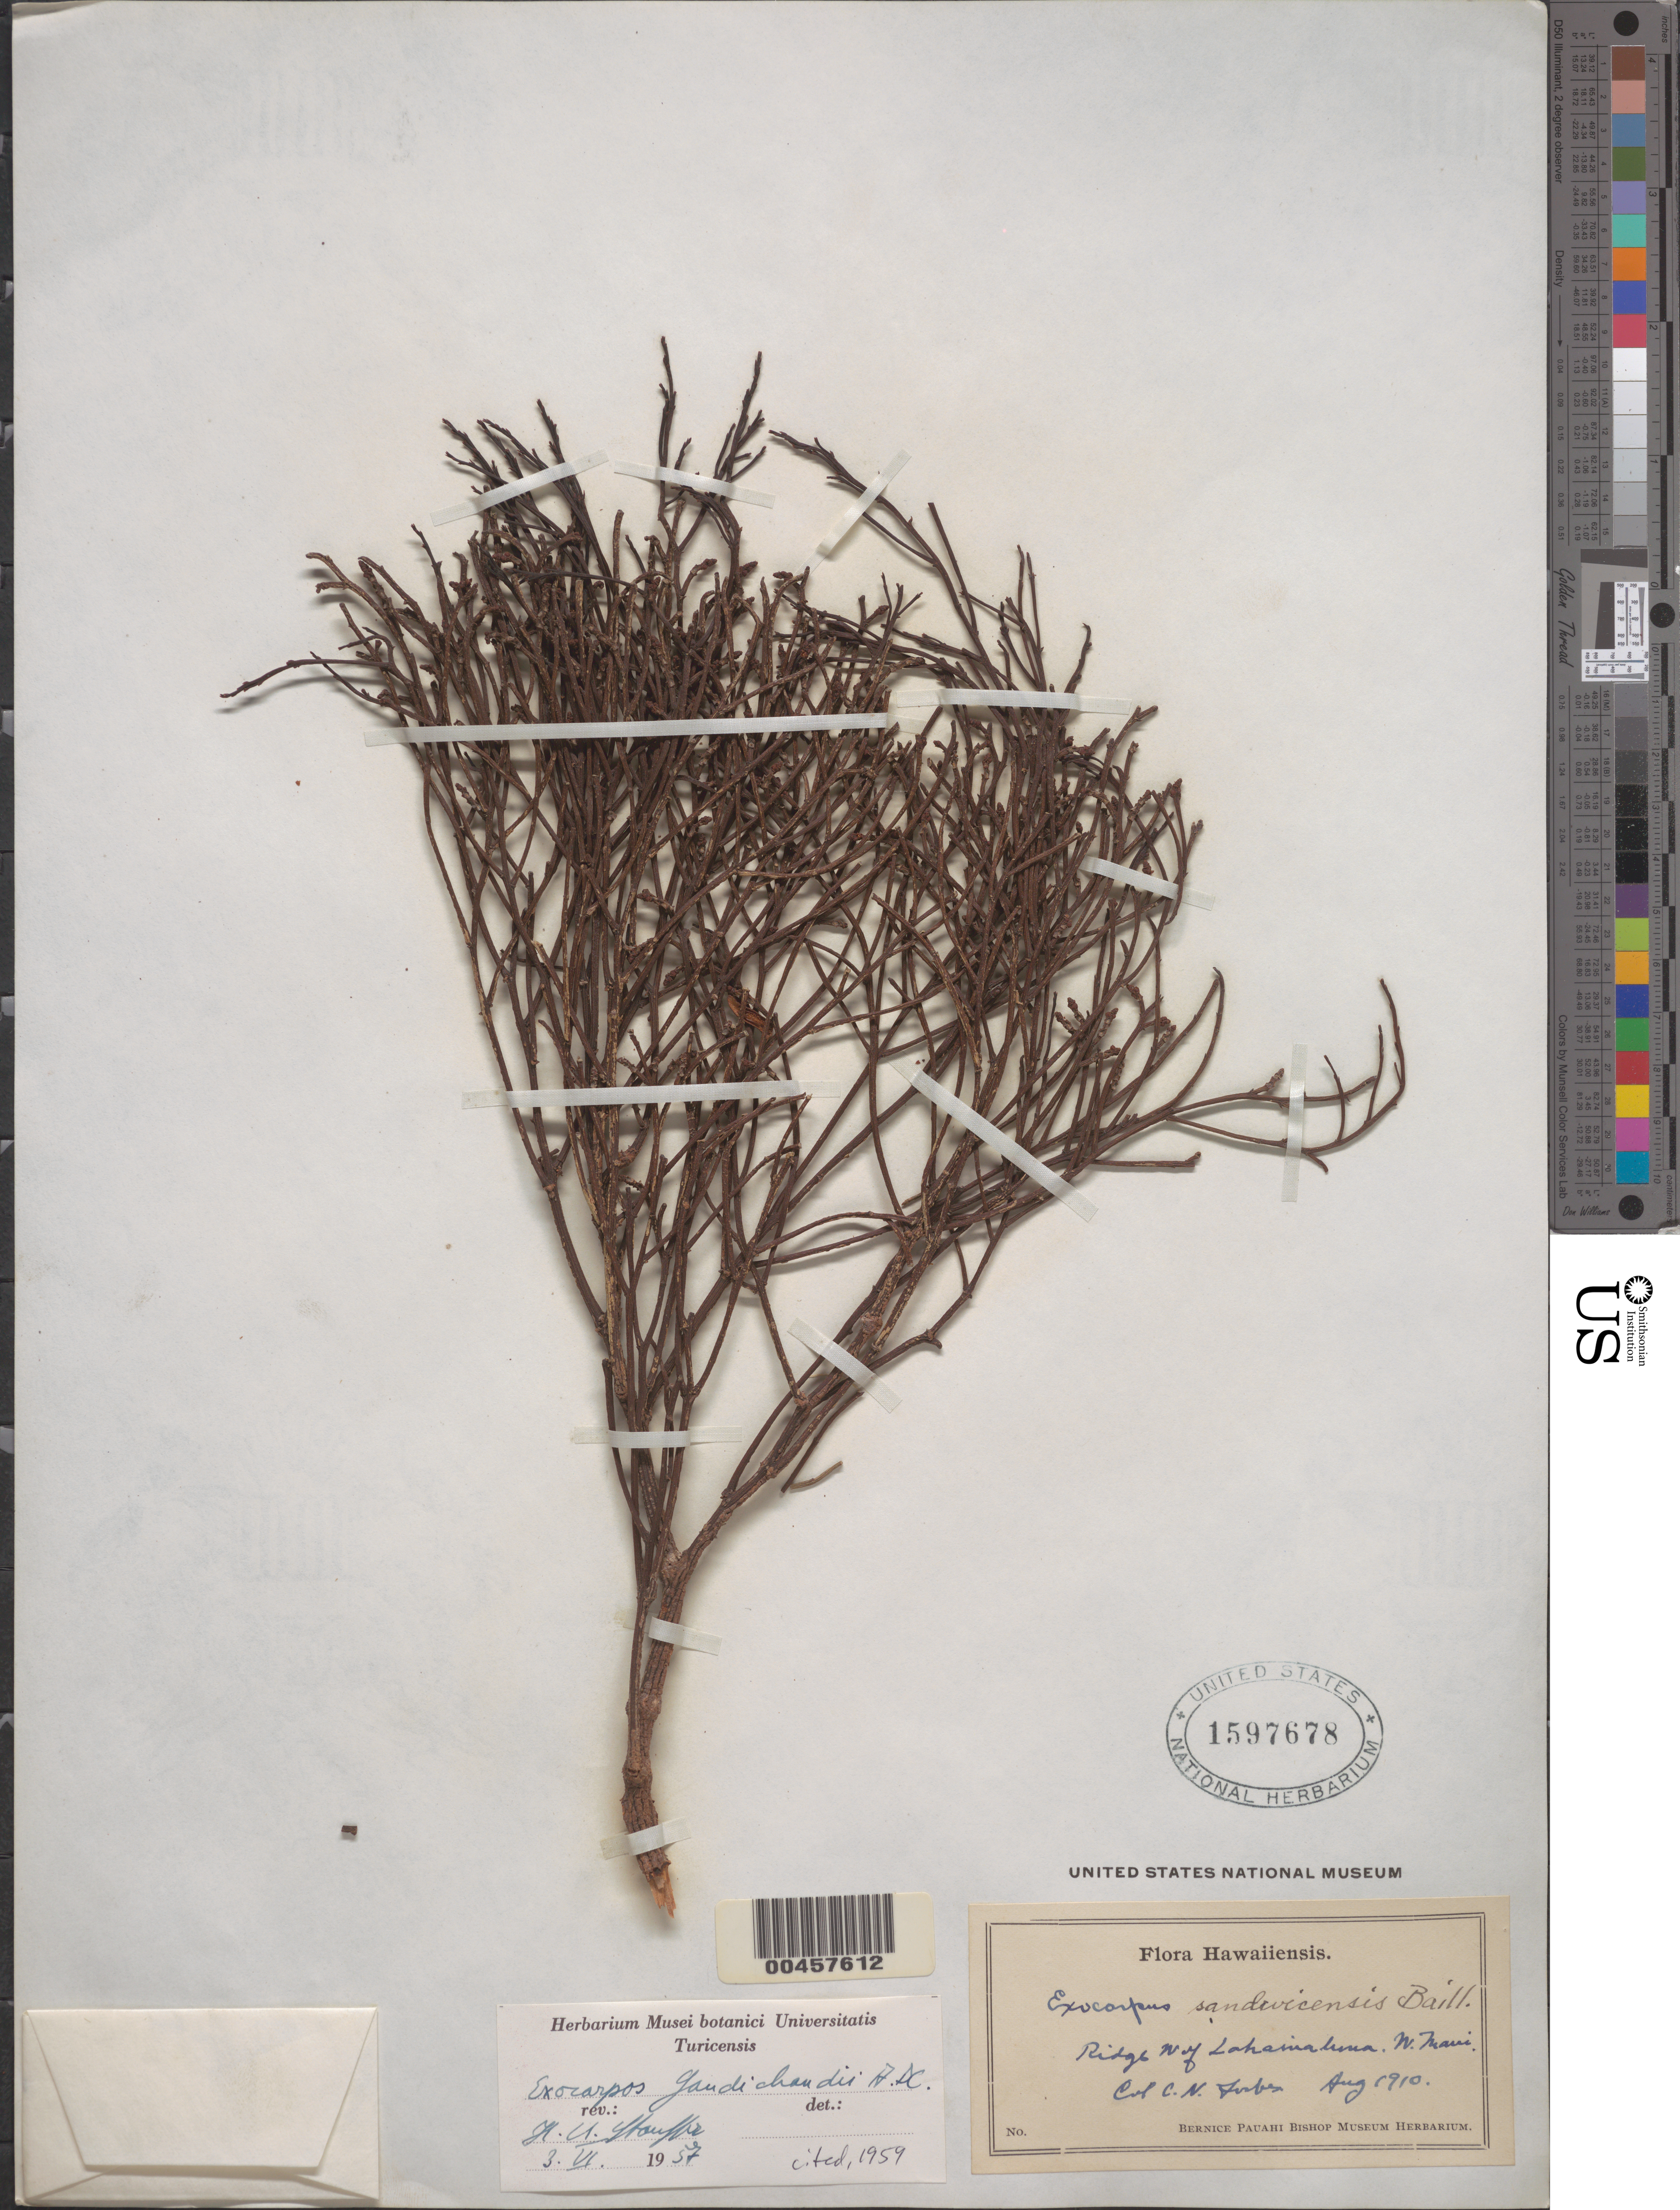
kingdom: Plantae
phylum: Tracheophyta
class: Magnoliopsida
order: Santalales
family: Santalaceae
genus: Exocarpos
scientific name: Exocarpos gaudichaudii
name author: A. DC.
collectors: C. N. Forbes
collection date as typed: Aug 1910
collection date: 1910-08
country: United States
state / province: Hawaii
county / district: Maui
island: Maui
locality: Ridge W of Lahaiuahina, W Maui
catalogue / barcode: US 1597678